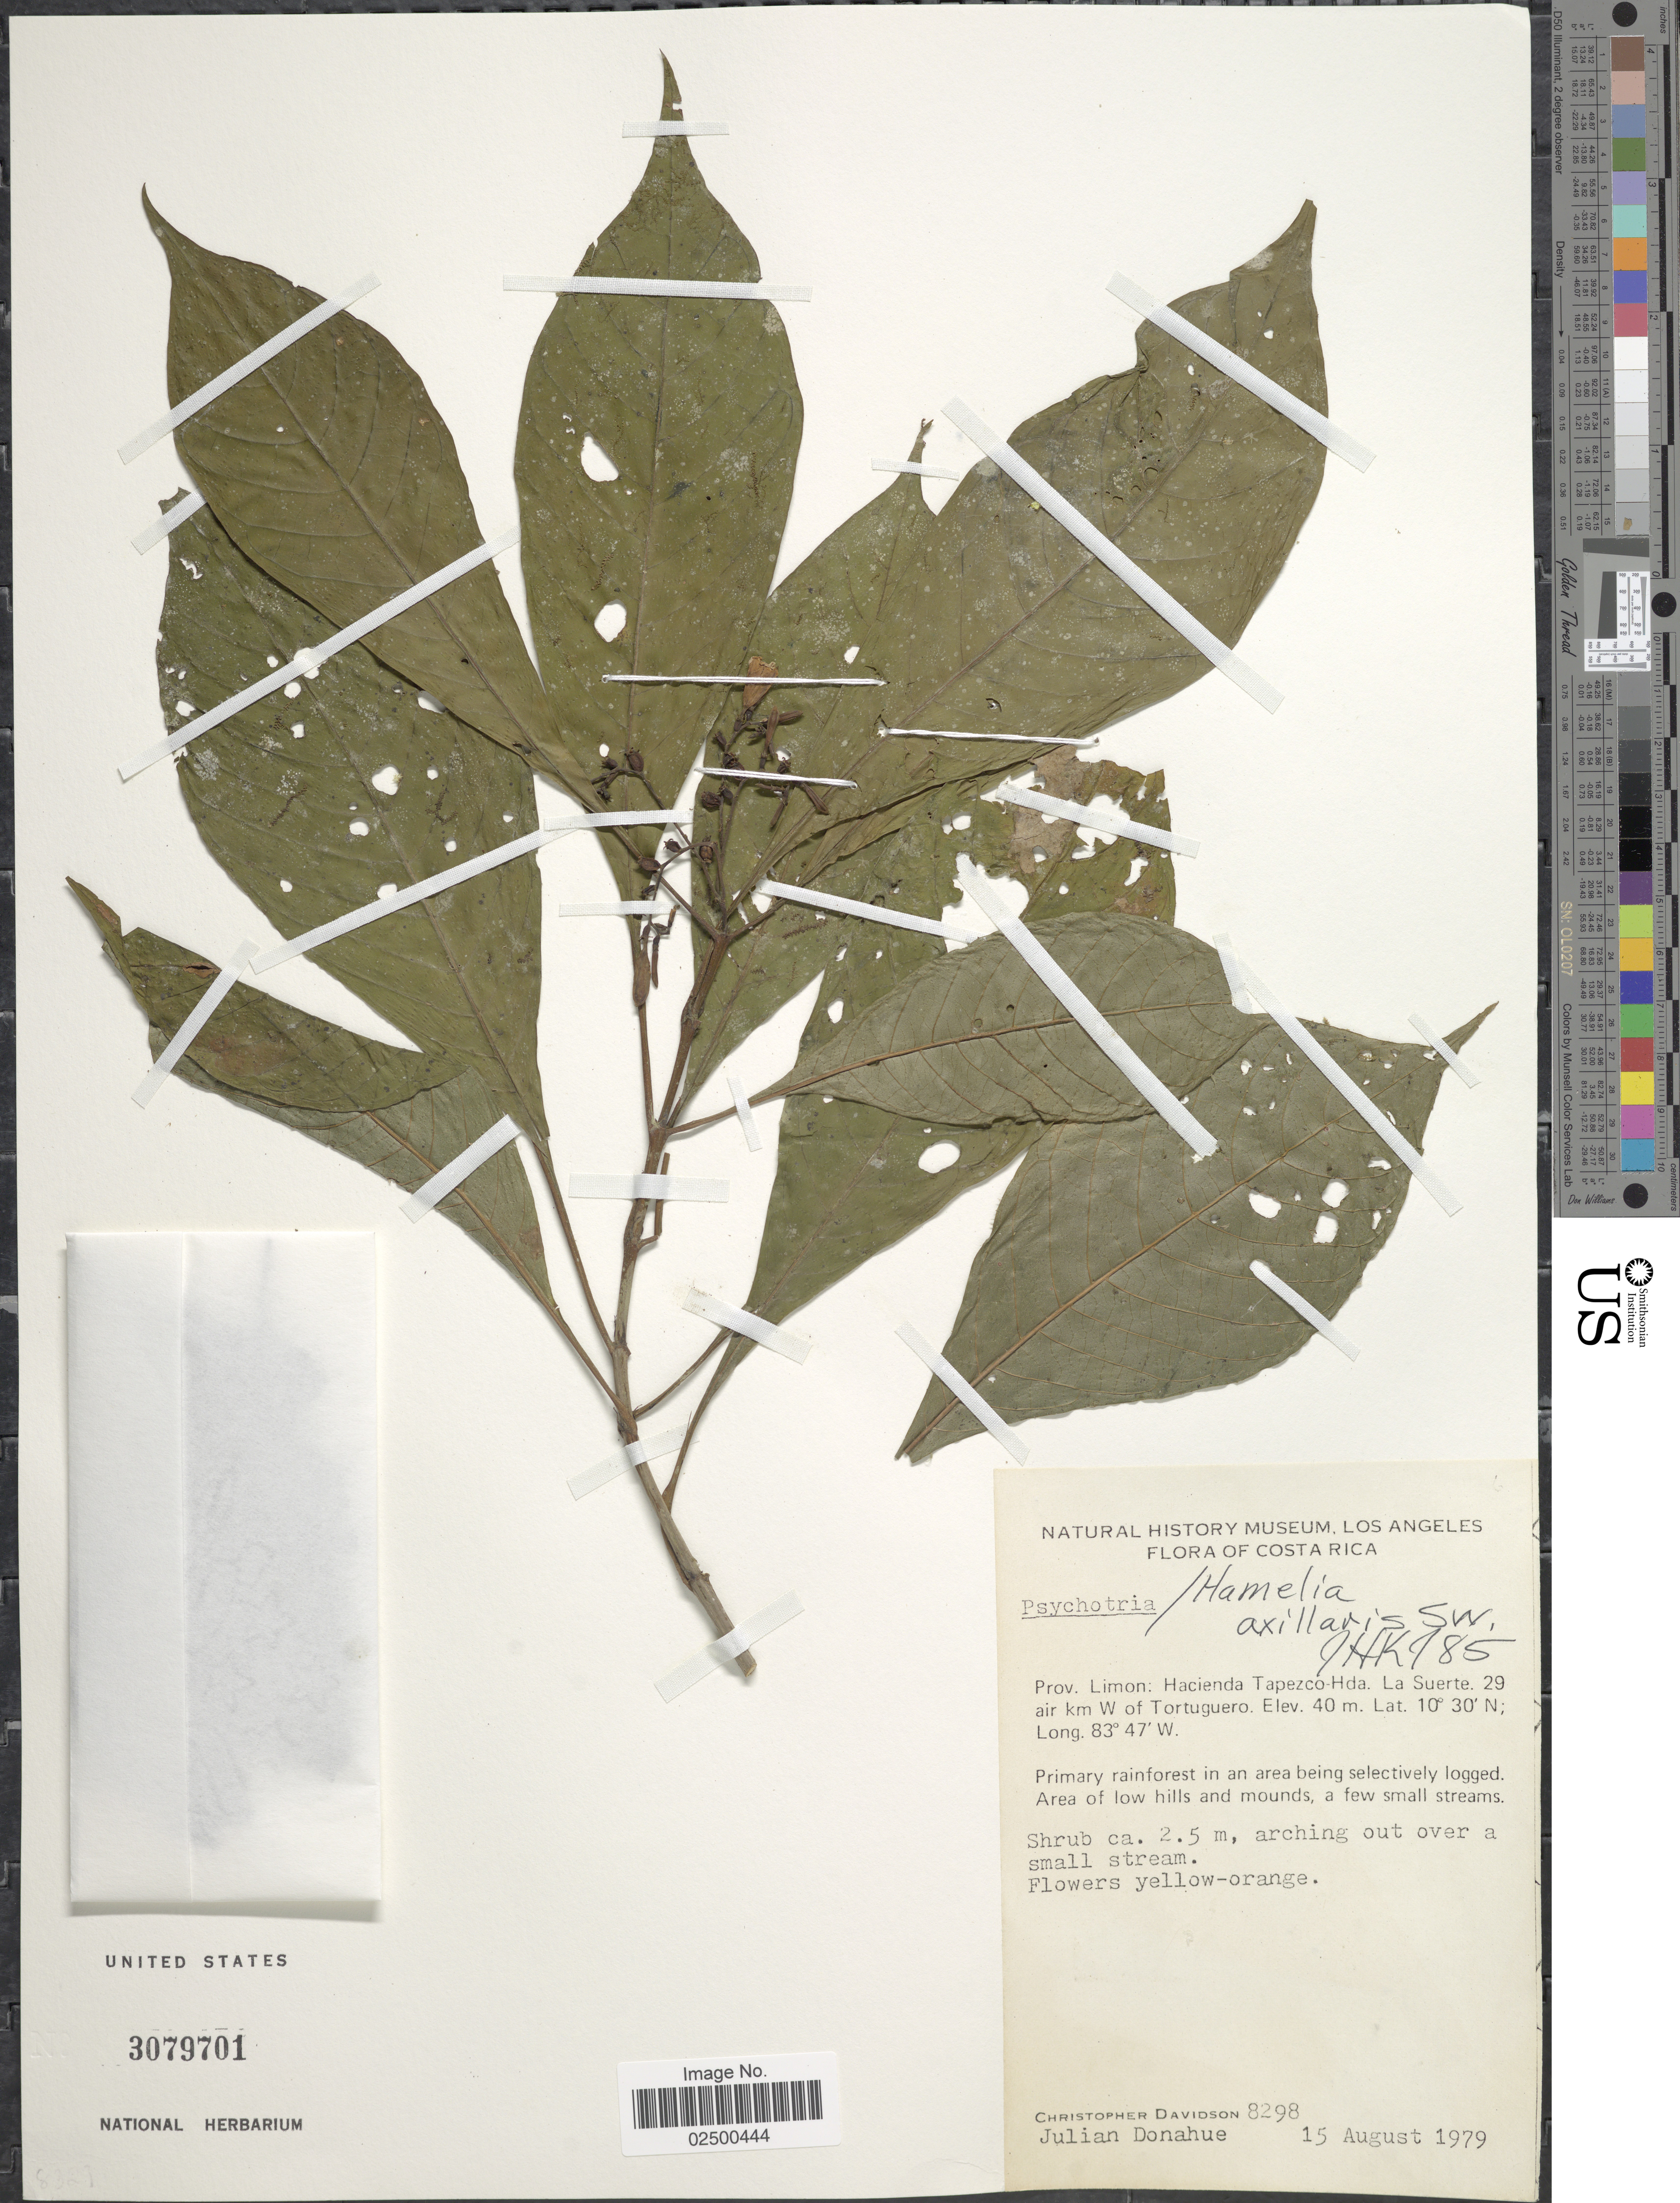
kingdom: Plantae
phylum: Tracheophyta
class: Magnoliopsida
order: Gentianales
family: Rubiaceae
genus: Hamelia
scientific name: Hamelia axillaris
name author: Sw.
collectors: C. Davidson & J. Donahue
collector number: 8298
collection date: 1979-08-15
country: Costa Rica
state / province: Limón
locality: Prov. Limon: Hacienda Tapezco-Hda. La Suerte, 29 air km W of Tortyguero, Area of low hills and mounds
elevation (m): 40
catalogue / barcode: US 3079701